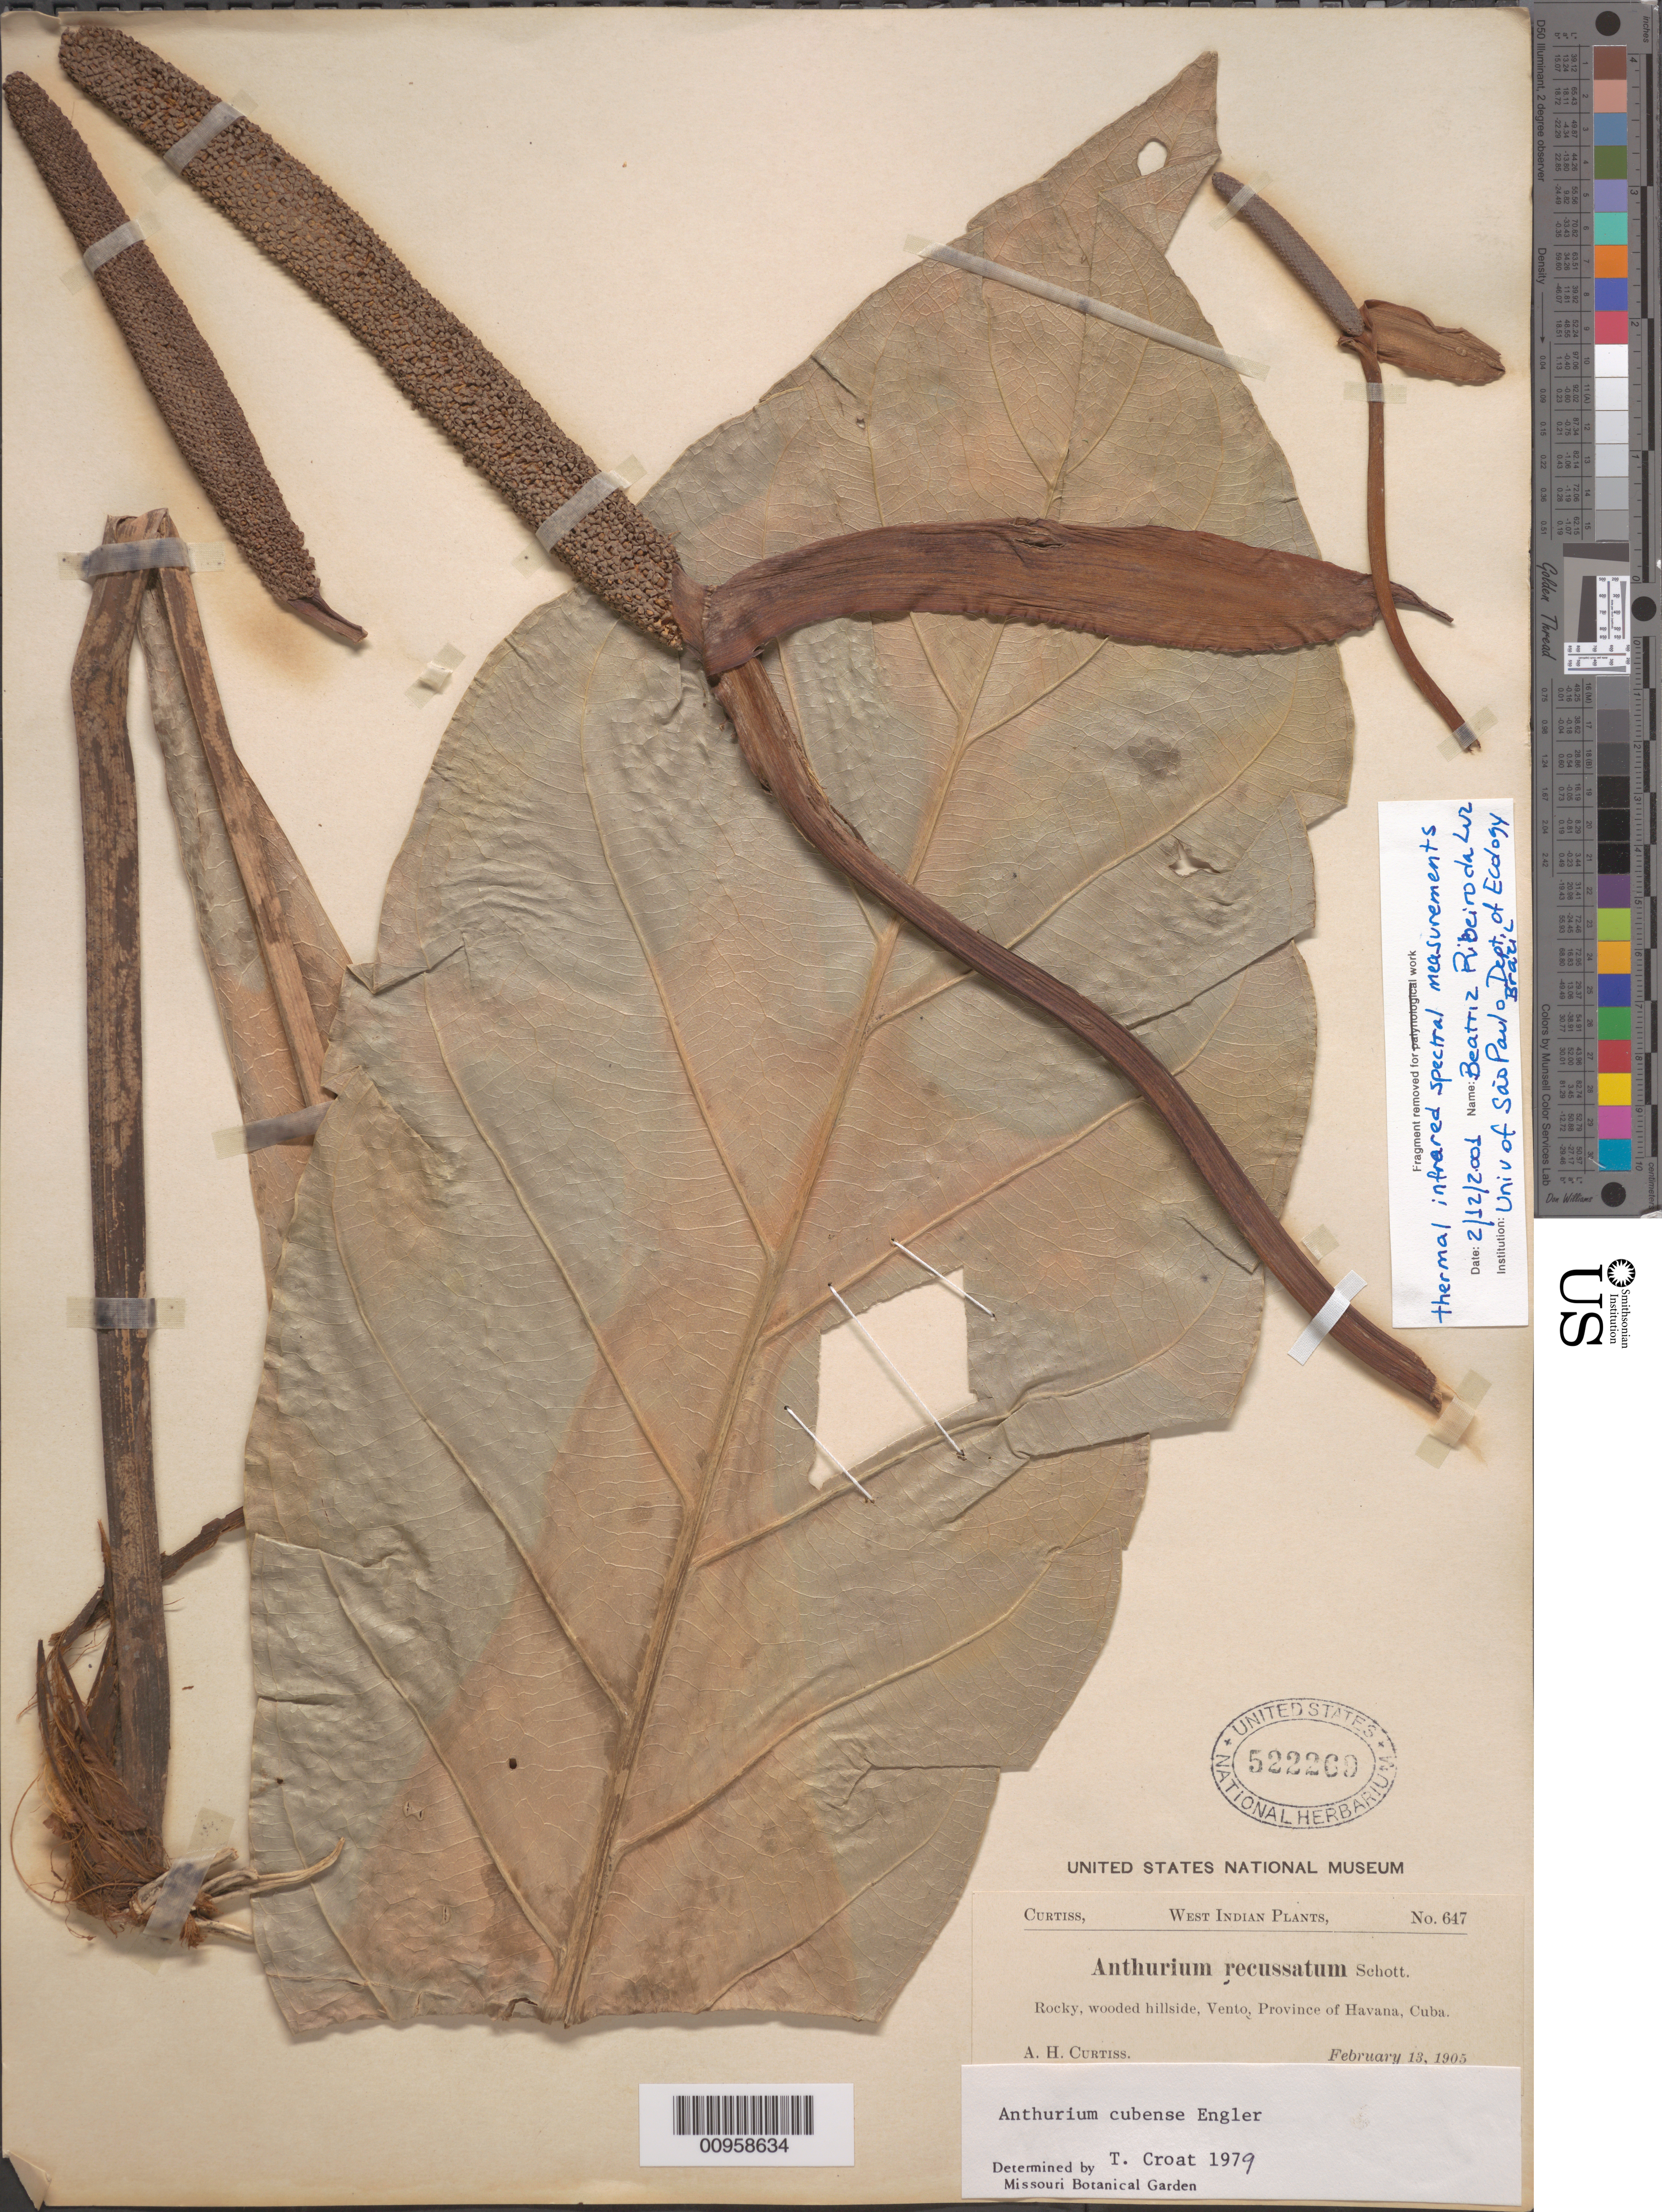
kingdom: Plantae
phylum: Tracheophyta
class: Liliopsida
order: Alismatales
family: Araceae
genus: Anthurium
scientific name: Anthurium cubense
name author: Engl.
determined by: Croat, Thomas B., Missouri Botanical Garden (MO)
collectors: A. H. Curtiss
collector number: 647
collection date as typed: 13 Feb 1905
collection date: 1905-02-13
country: Cuba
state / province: La Habana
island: Cuba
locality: Vento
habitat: Rocky, wooded hillside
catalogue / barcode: US 522269